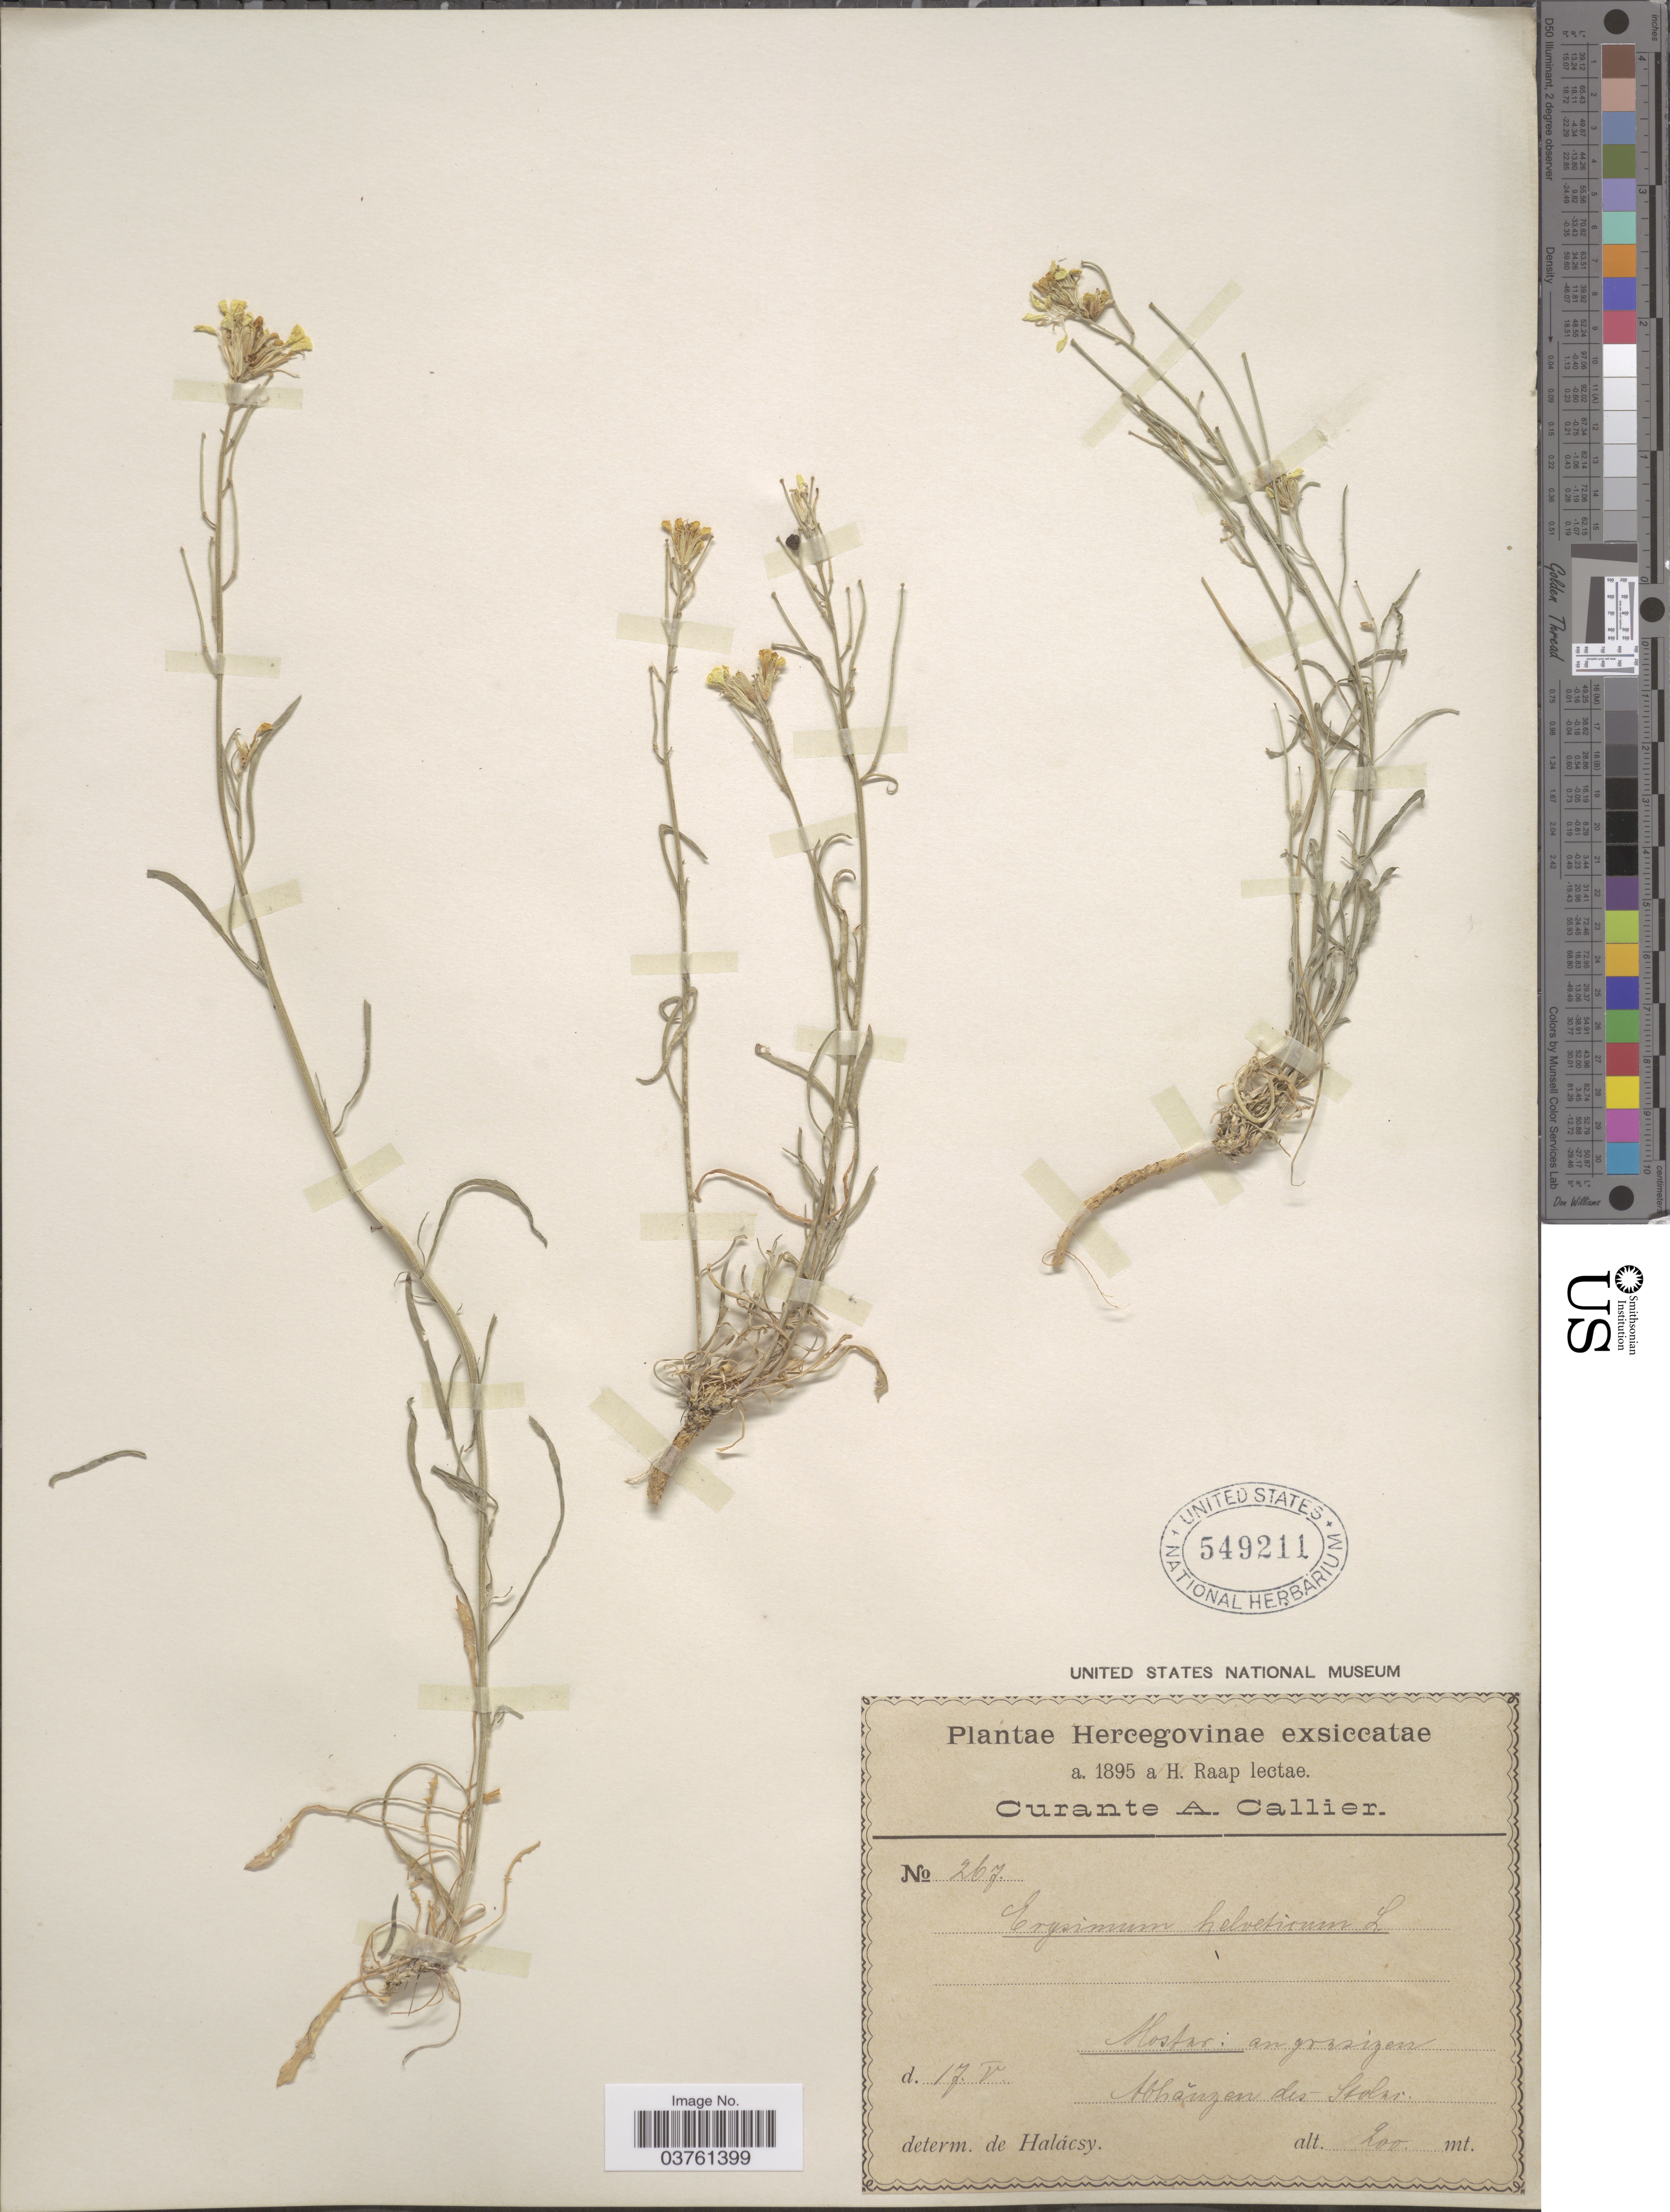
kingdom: Plantae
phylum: Tracheophyta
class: Magnoliopsida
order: Brassicales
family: Brassicaceae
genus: Erysimum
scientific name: Erysimum helveticum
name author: Griseb.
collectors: H. Raap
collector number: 267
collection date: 1895-05-17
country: Bosnia and Herzegovina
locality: Mostar: an grezigen. Abhangen des Stolar.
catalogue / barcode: US 549211